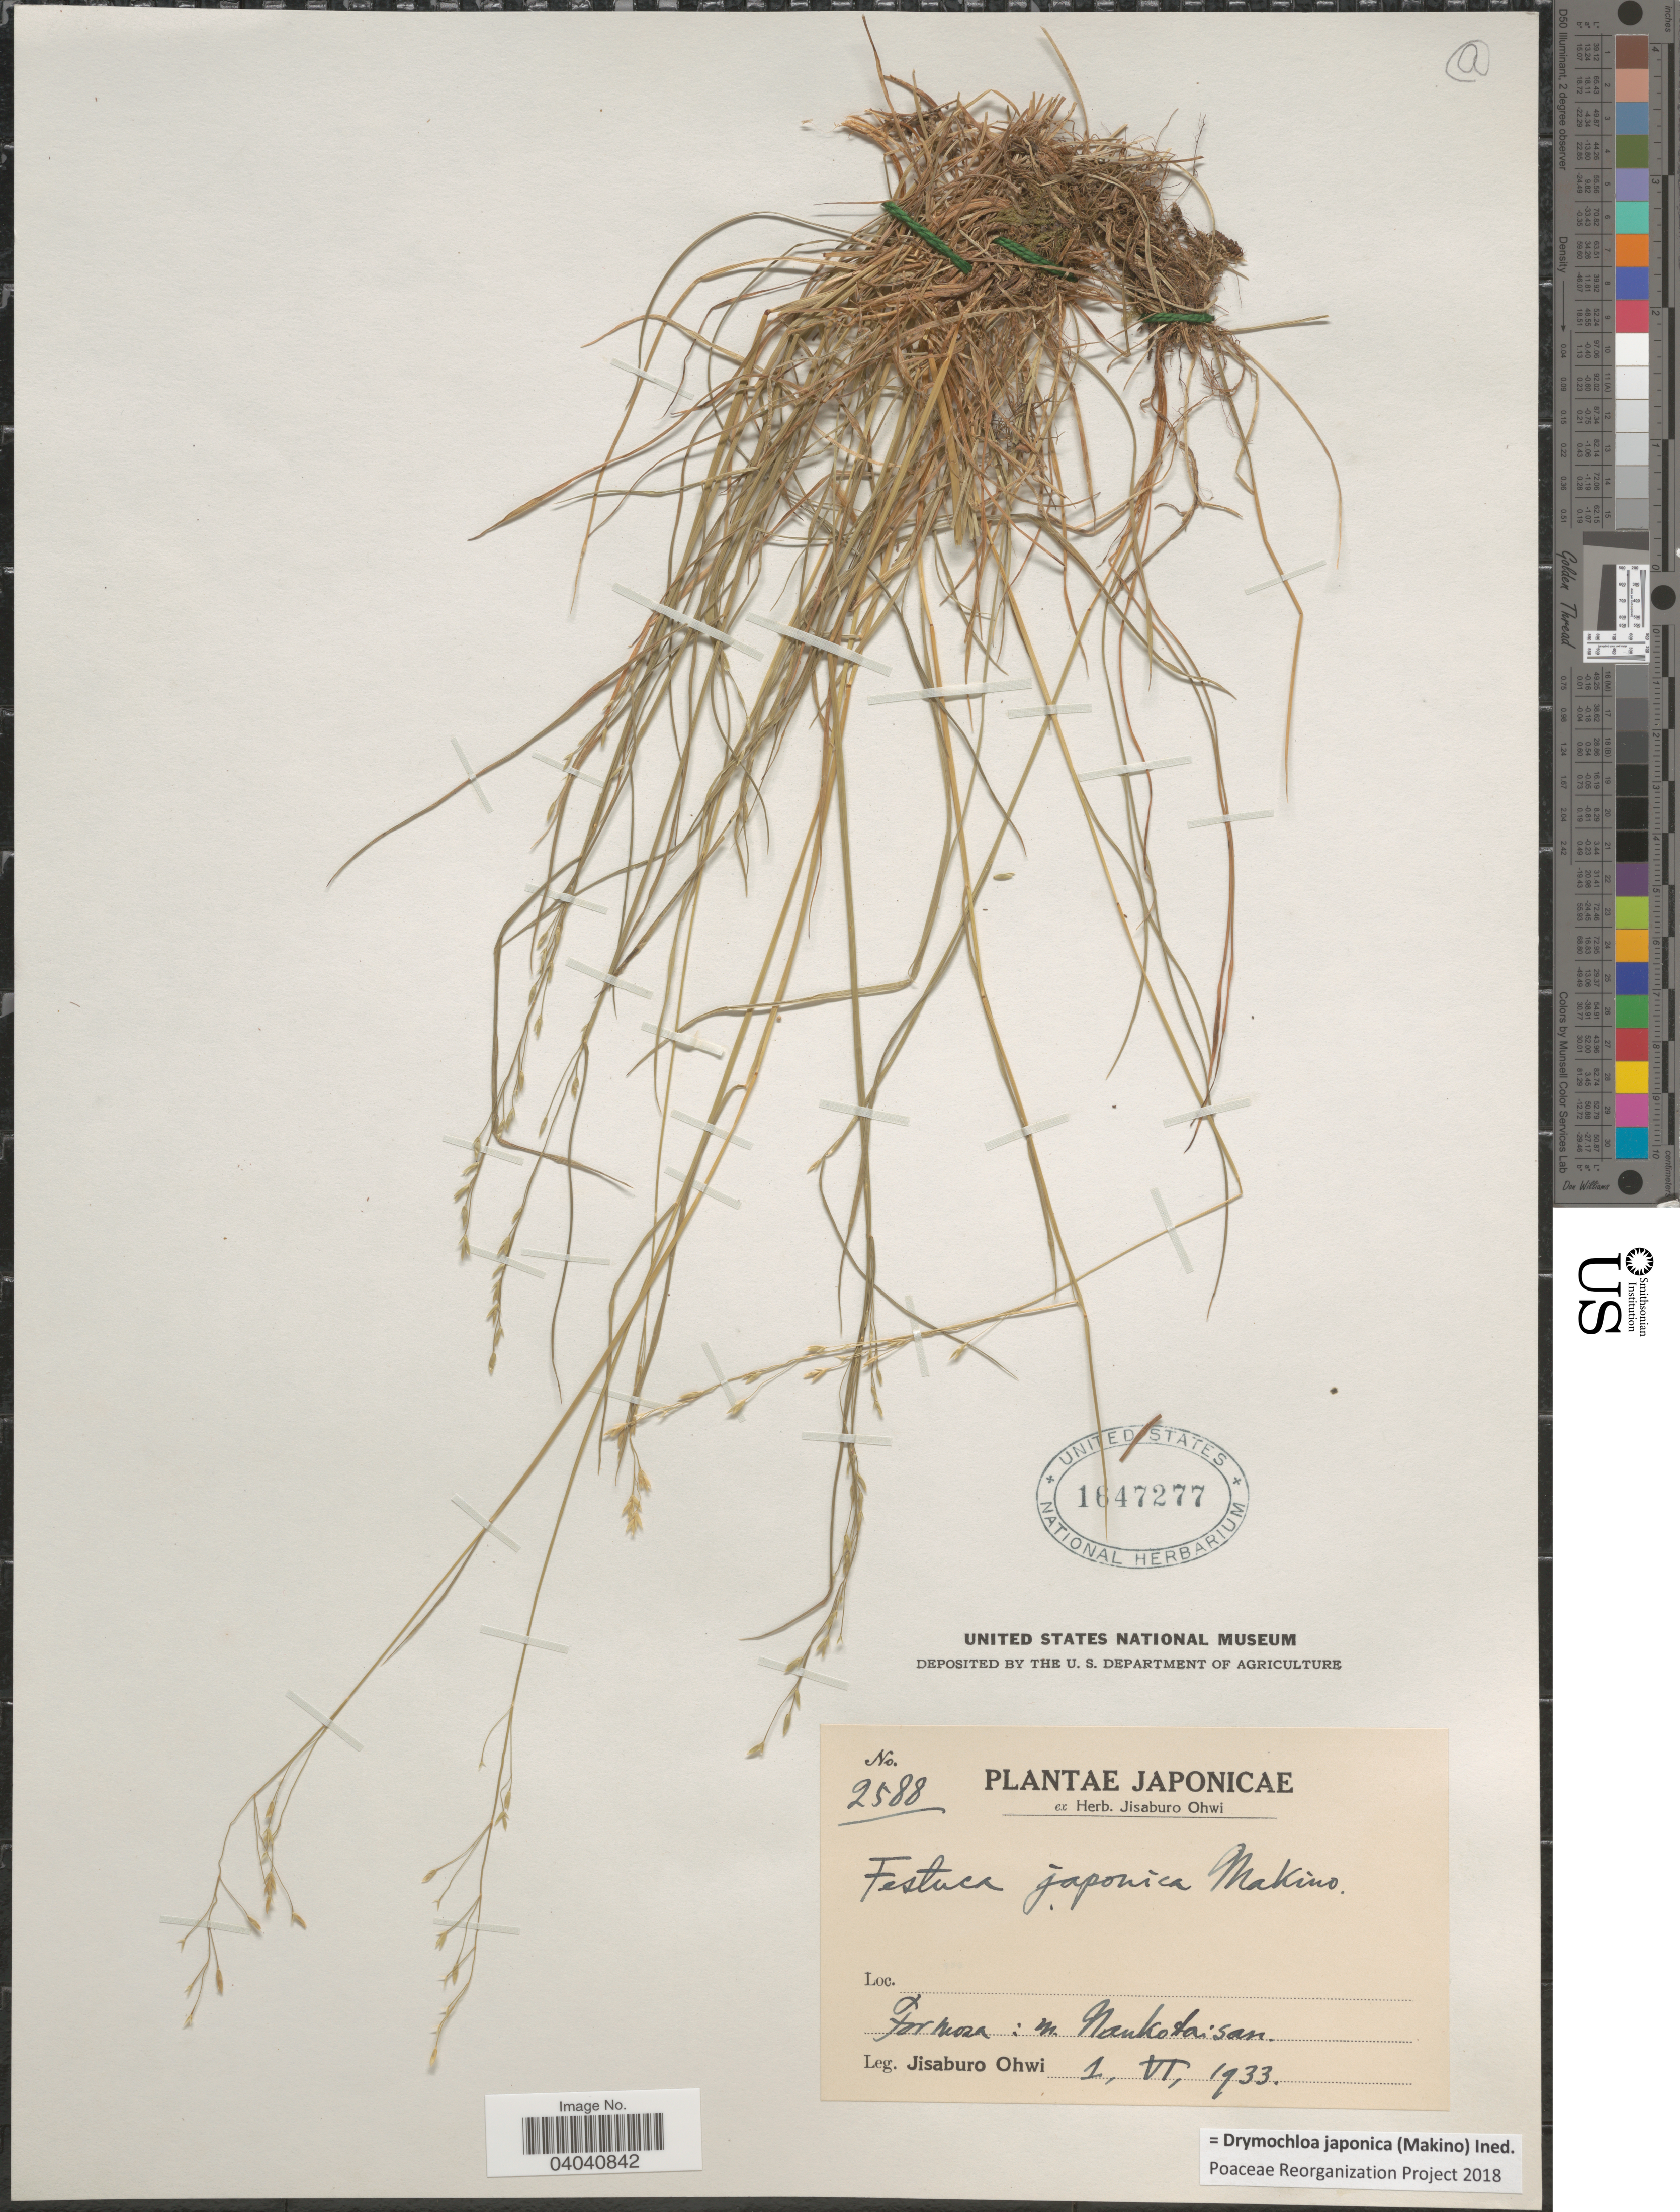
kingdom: Plantae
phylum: Tracheophyta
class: Liliopsida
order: Poales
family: Poaceae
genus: Drymochloa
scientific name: Drymochloa japonic (Makino) ined.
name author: (Makino)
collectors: J. Ohwi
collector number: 2588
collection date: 1933-06-01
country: Taiwan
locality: Formosa: m. Nankotaisan.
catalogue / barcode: US 1647277